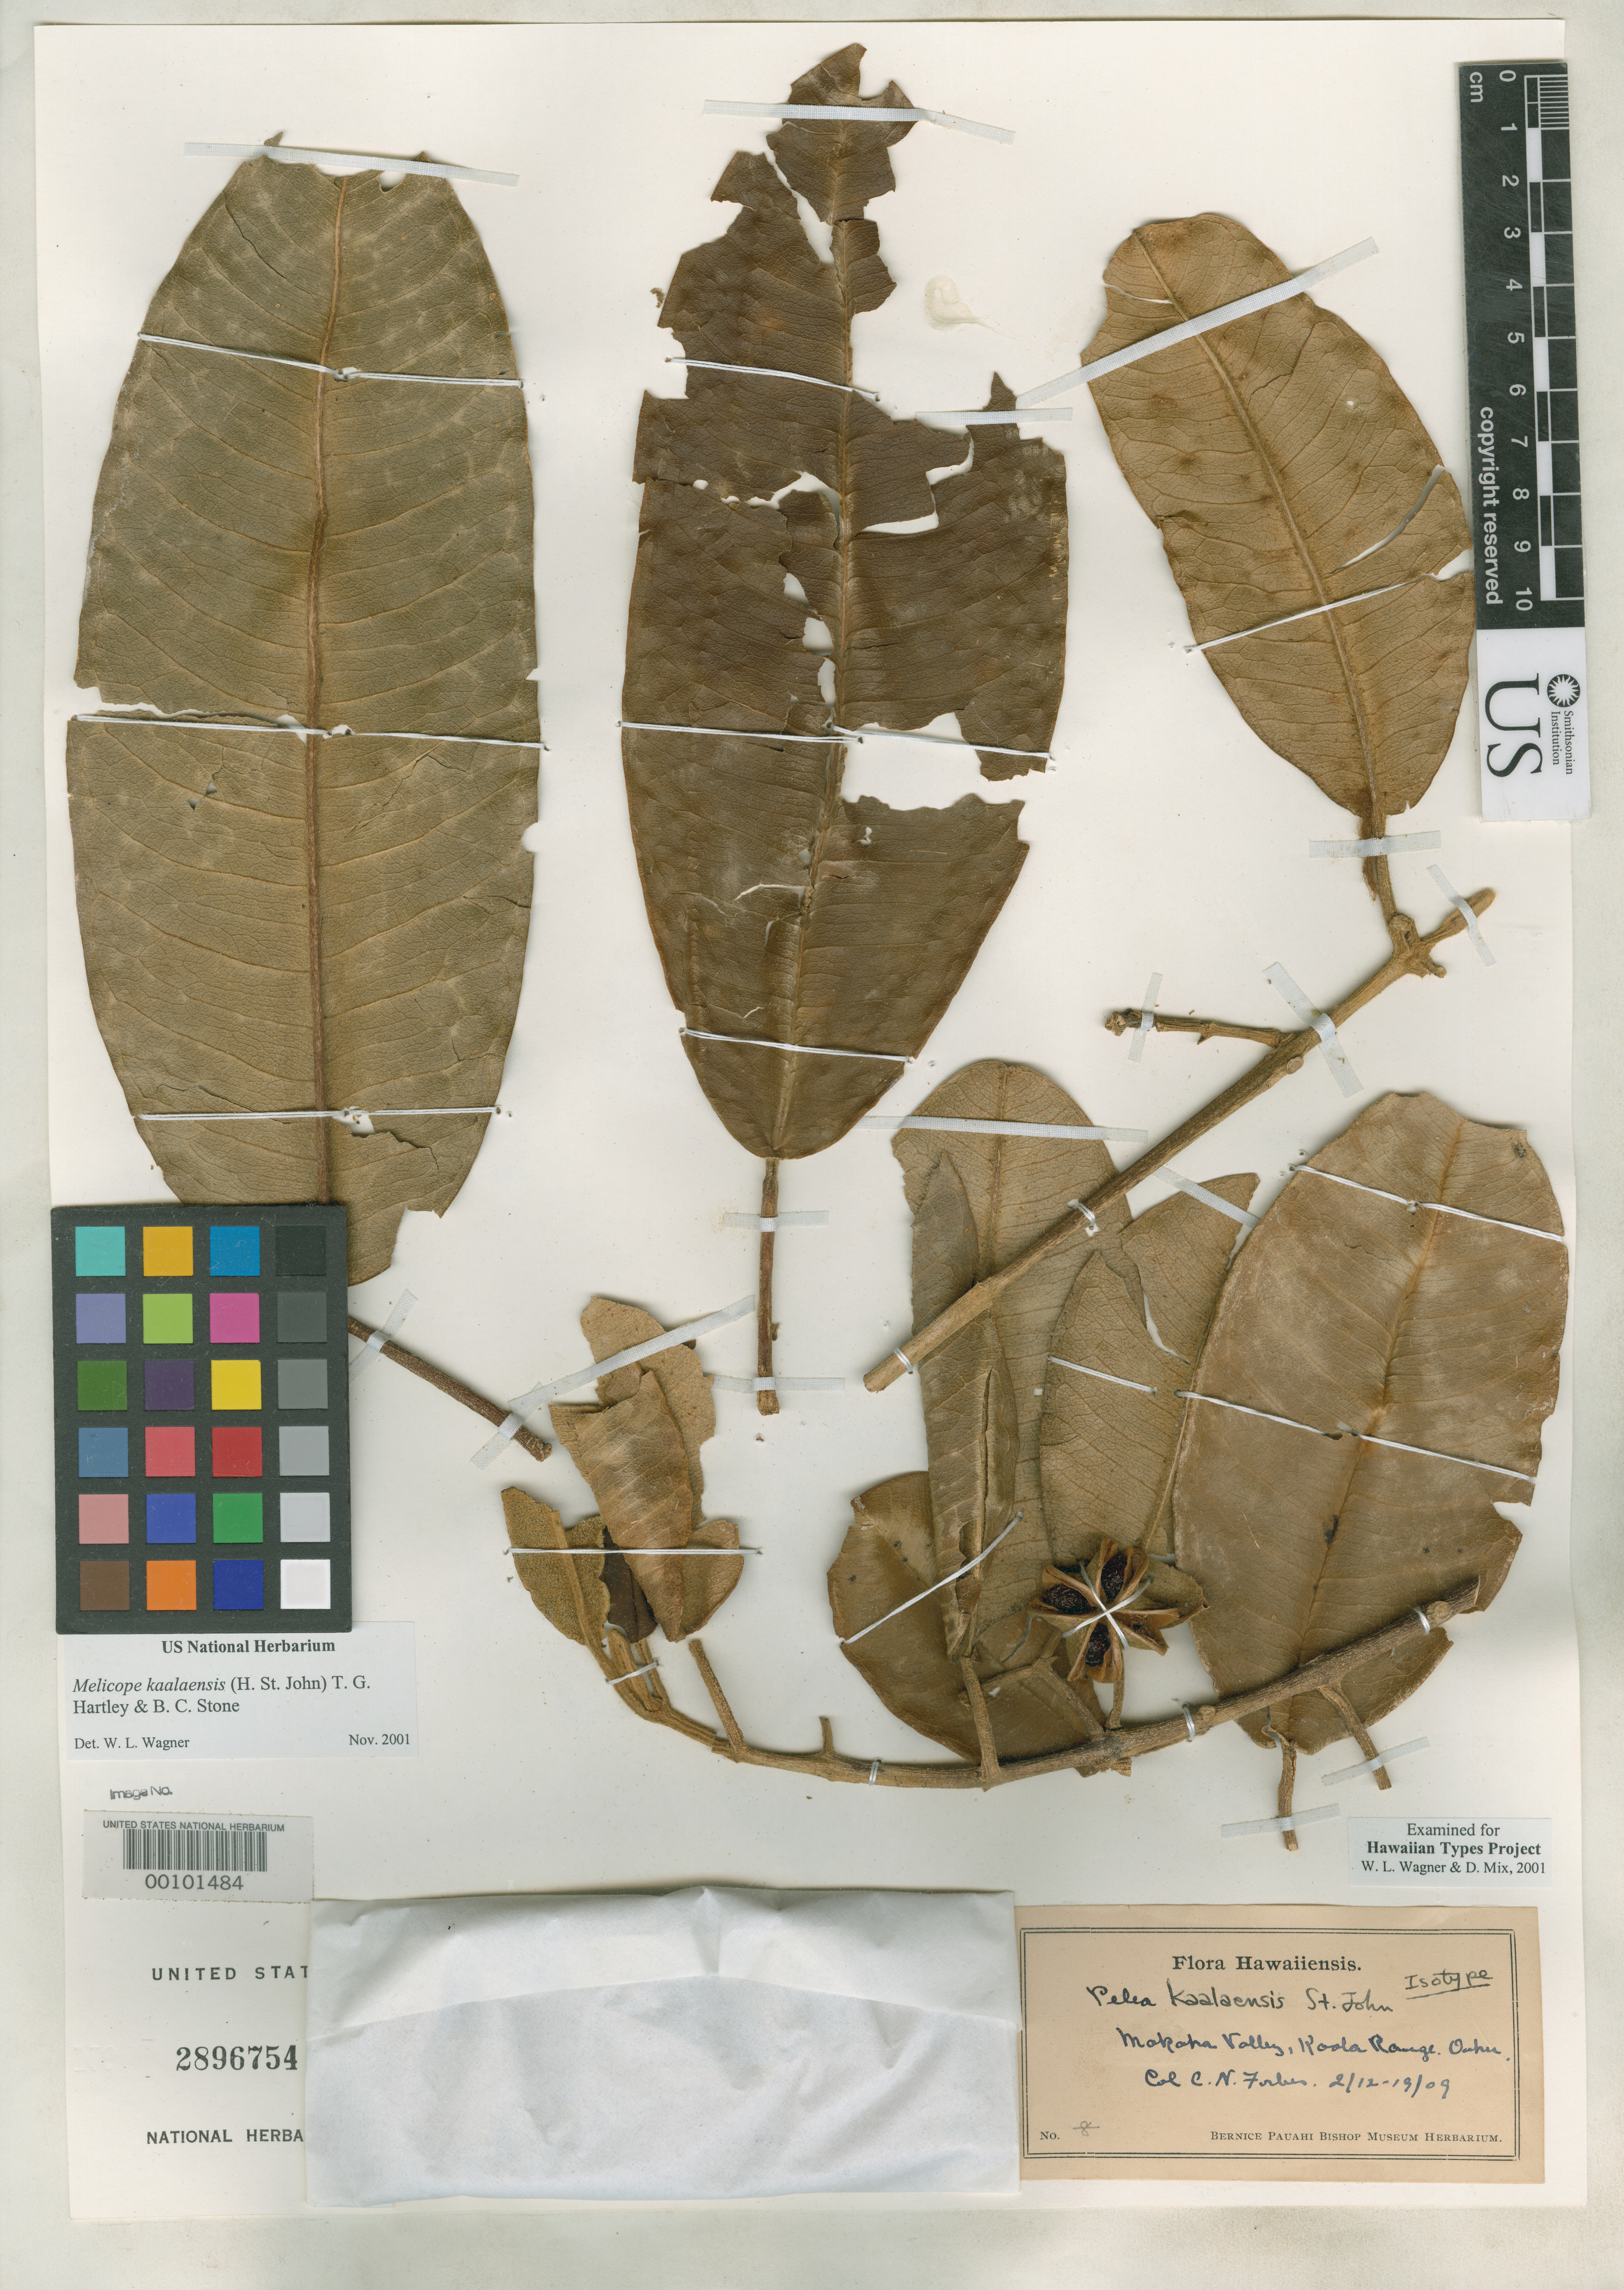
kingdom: Plantae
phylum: Tracheophyta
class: Magnoliopsida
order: Sapindales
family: Rutaceae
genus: Pelea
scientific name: Pelea kaalaensis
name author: H. St. John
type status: Isotype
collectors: C. N. Forbes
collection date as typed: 12 Feb 1909 to 19 Feb 1909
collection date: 1909-02-12/1909-02-19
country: United States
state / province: Hawaii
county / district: Honolulu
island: Oahu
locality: Waianae Mts., Makaha Valley, Kaala Range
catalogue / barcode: US 2896754